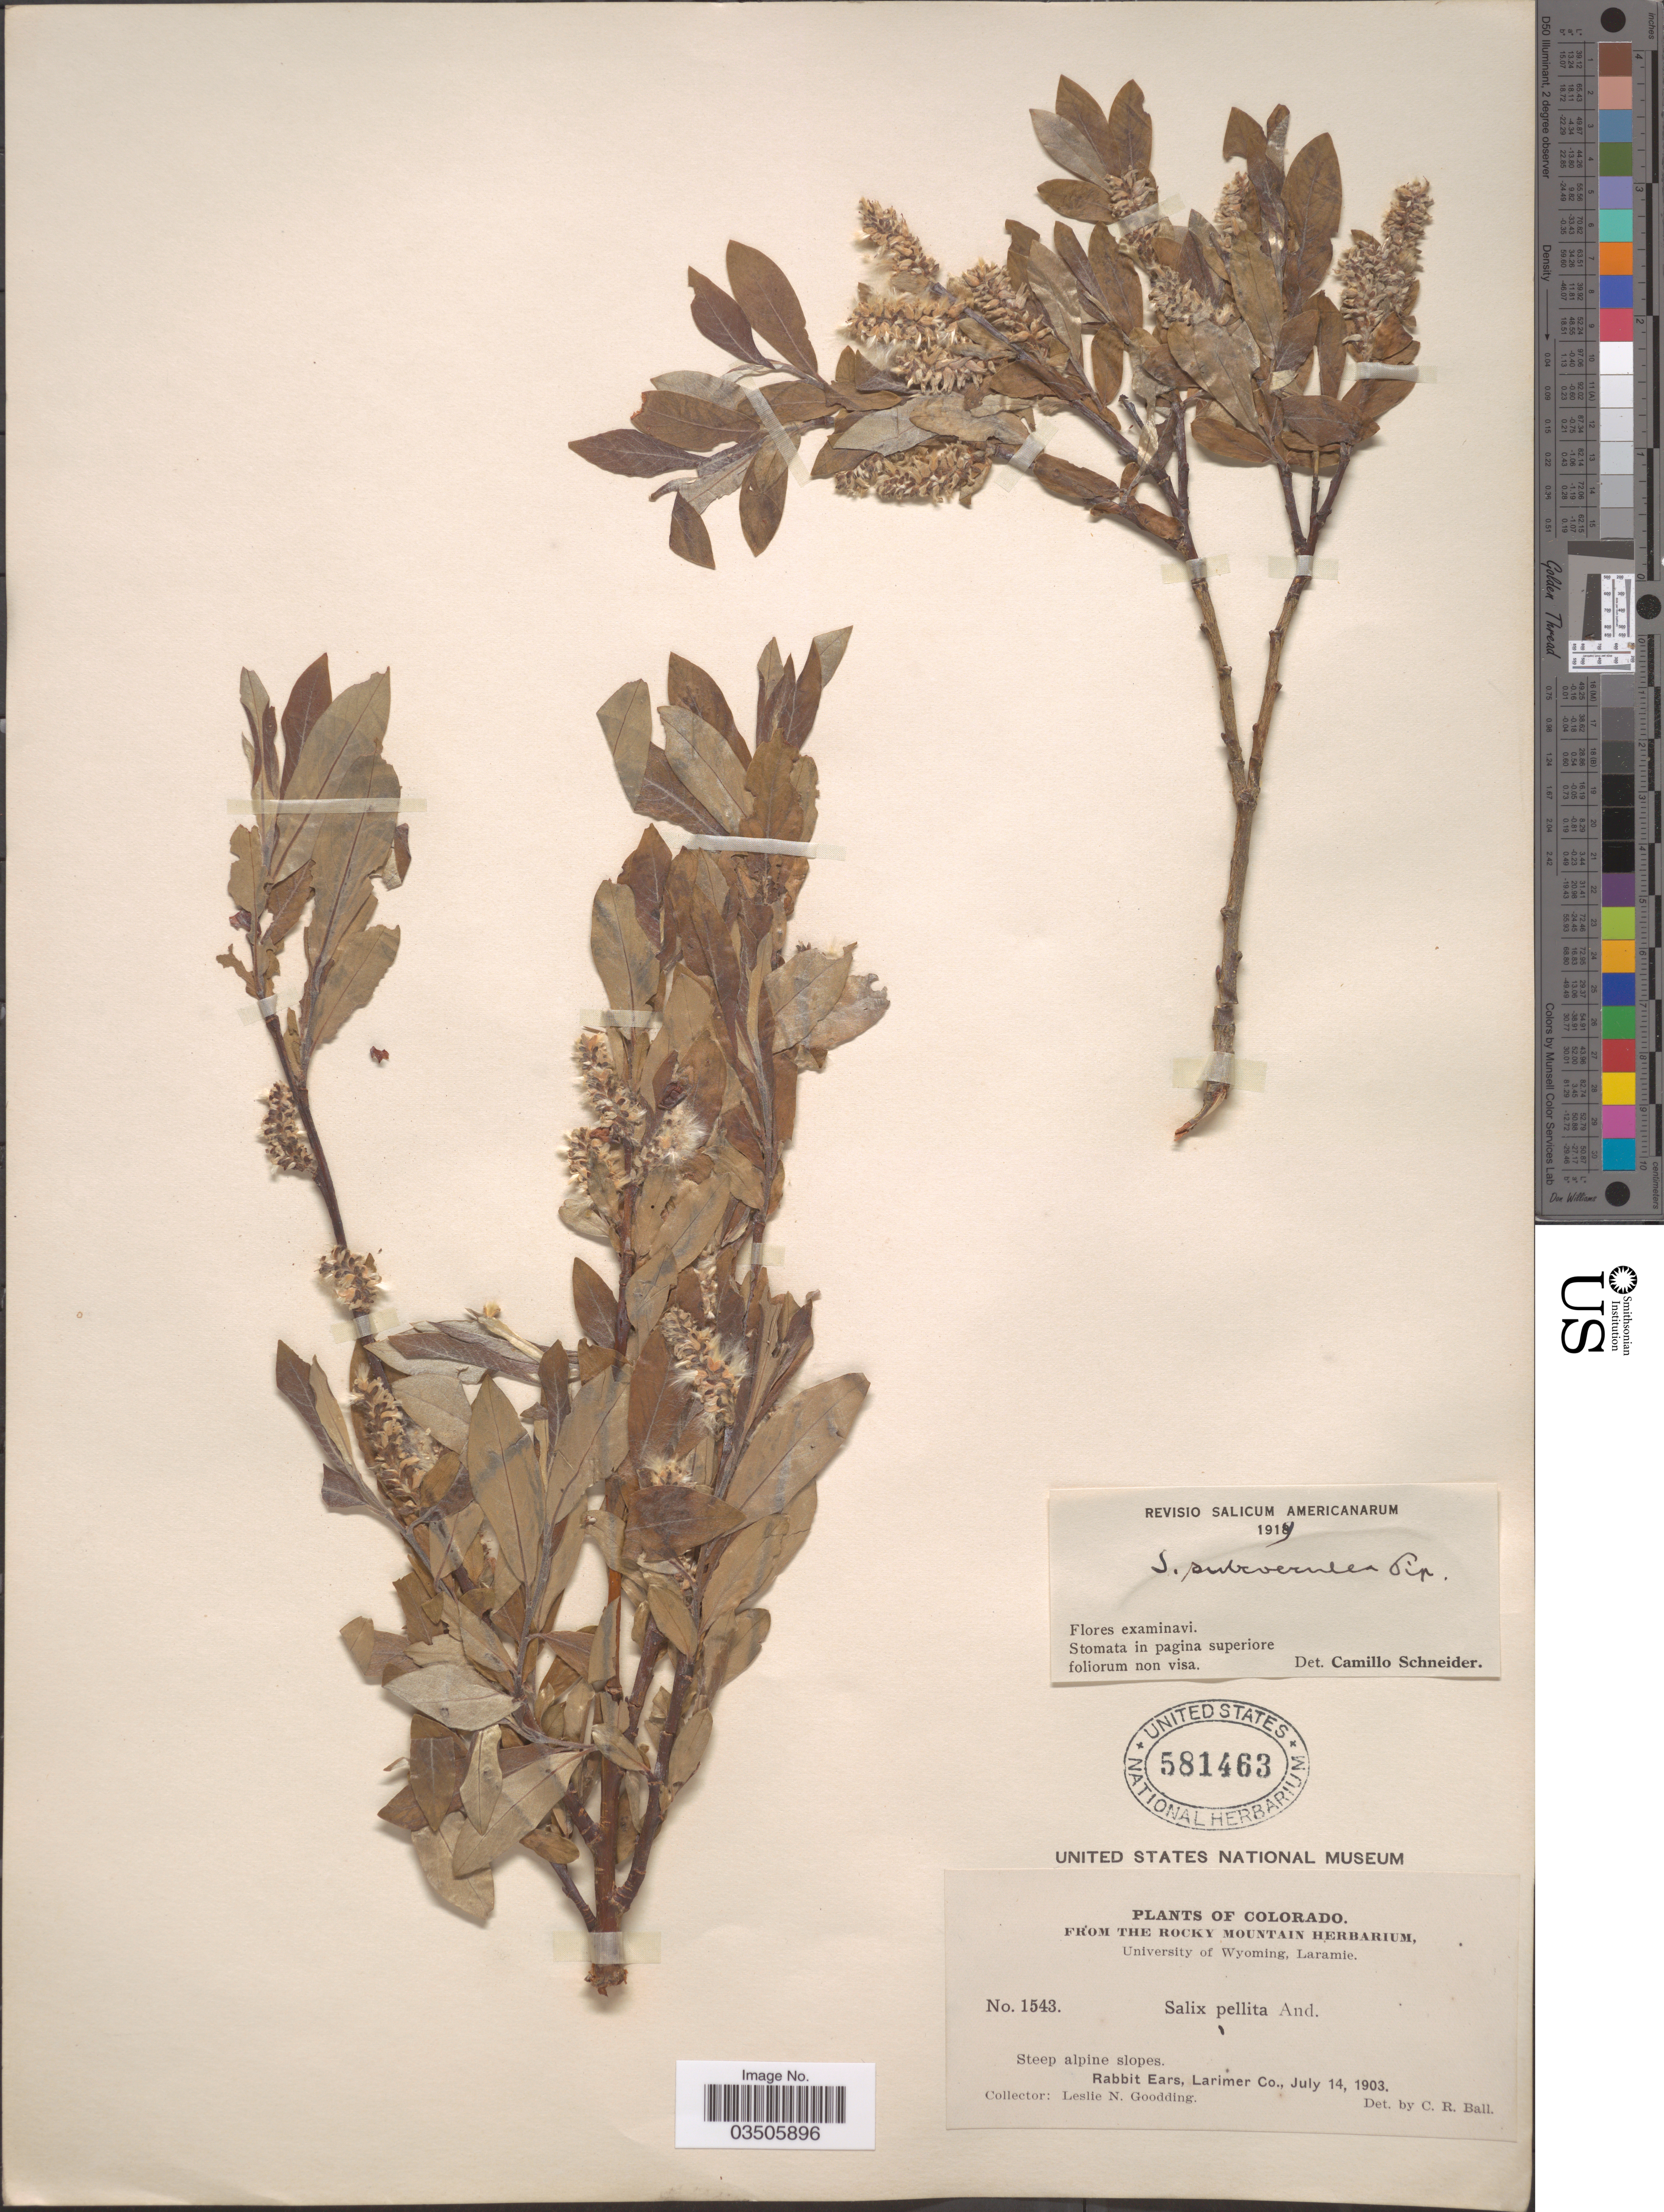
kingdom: Plantae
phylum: Tracheophyta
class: Magnoliopsida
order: Malpighiales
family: Salicaceae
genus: Salix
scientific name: Salix subcoerulea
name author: Piper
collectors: L. N. Goodding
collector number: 1543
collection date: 1903-07-14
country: United States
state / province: Colorado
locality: Rabbit Ears, Larimer Co.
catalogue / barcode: US 581463